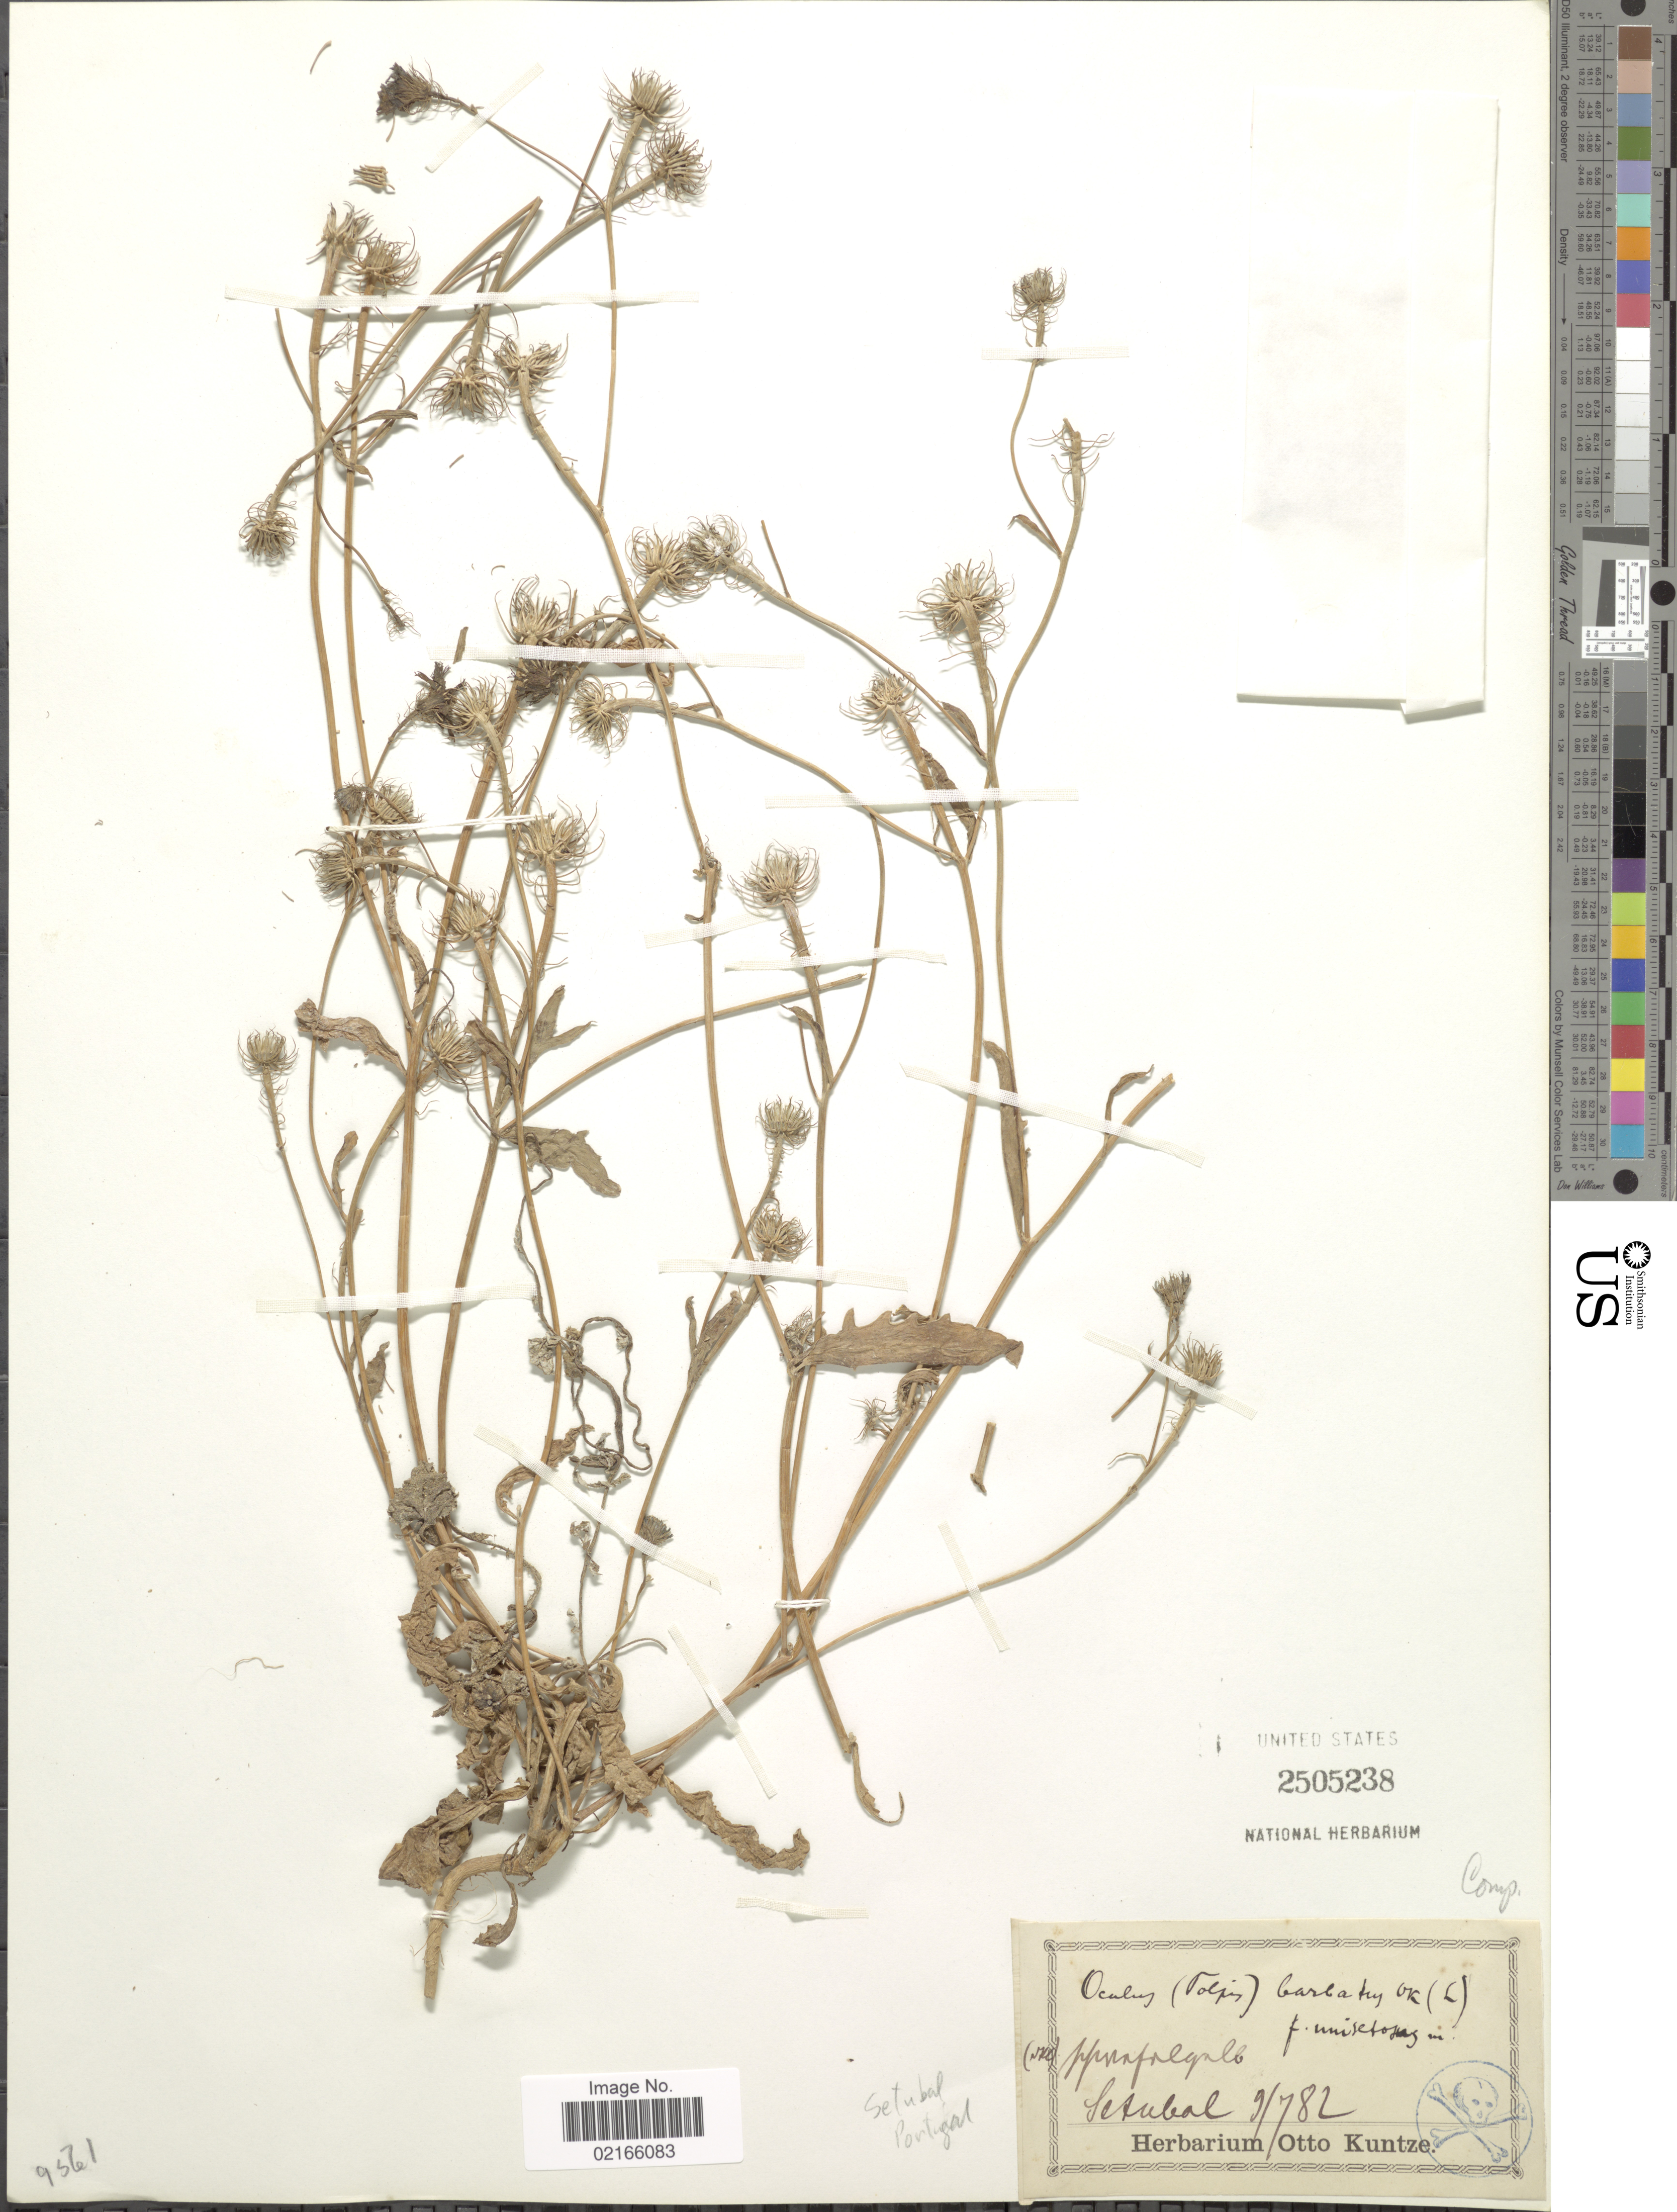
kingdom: Plantae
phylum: Tracheophyta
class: Magnoliopsida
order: Asterales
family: Asteraceae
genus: Tolpis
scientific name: Tolpis barbata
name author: (L.) Gaertn.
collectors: ex Herb. O. Kuntze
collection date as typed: Transcribed d/m/y: 9/7/82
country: Portugal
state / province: Setubal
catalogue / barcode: US 2505238